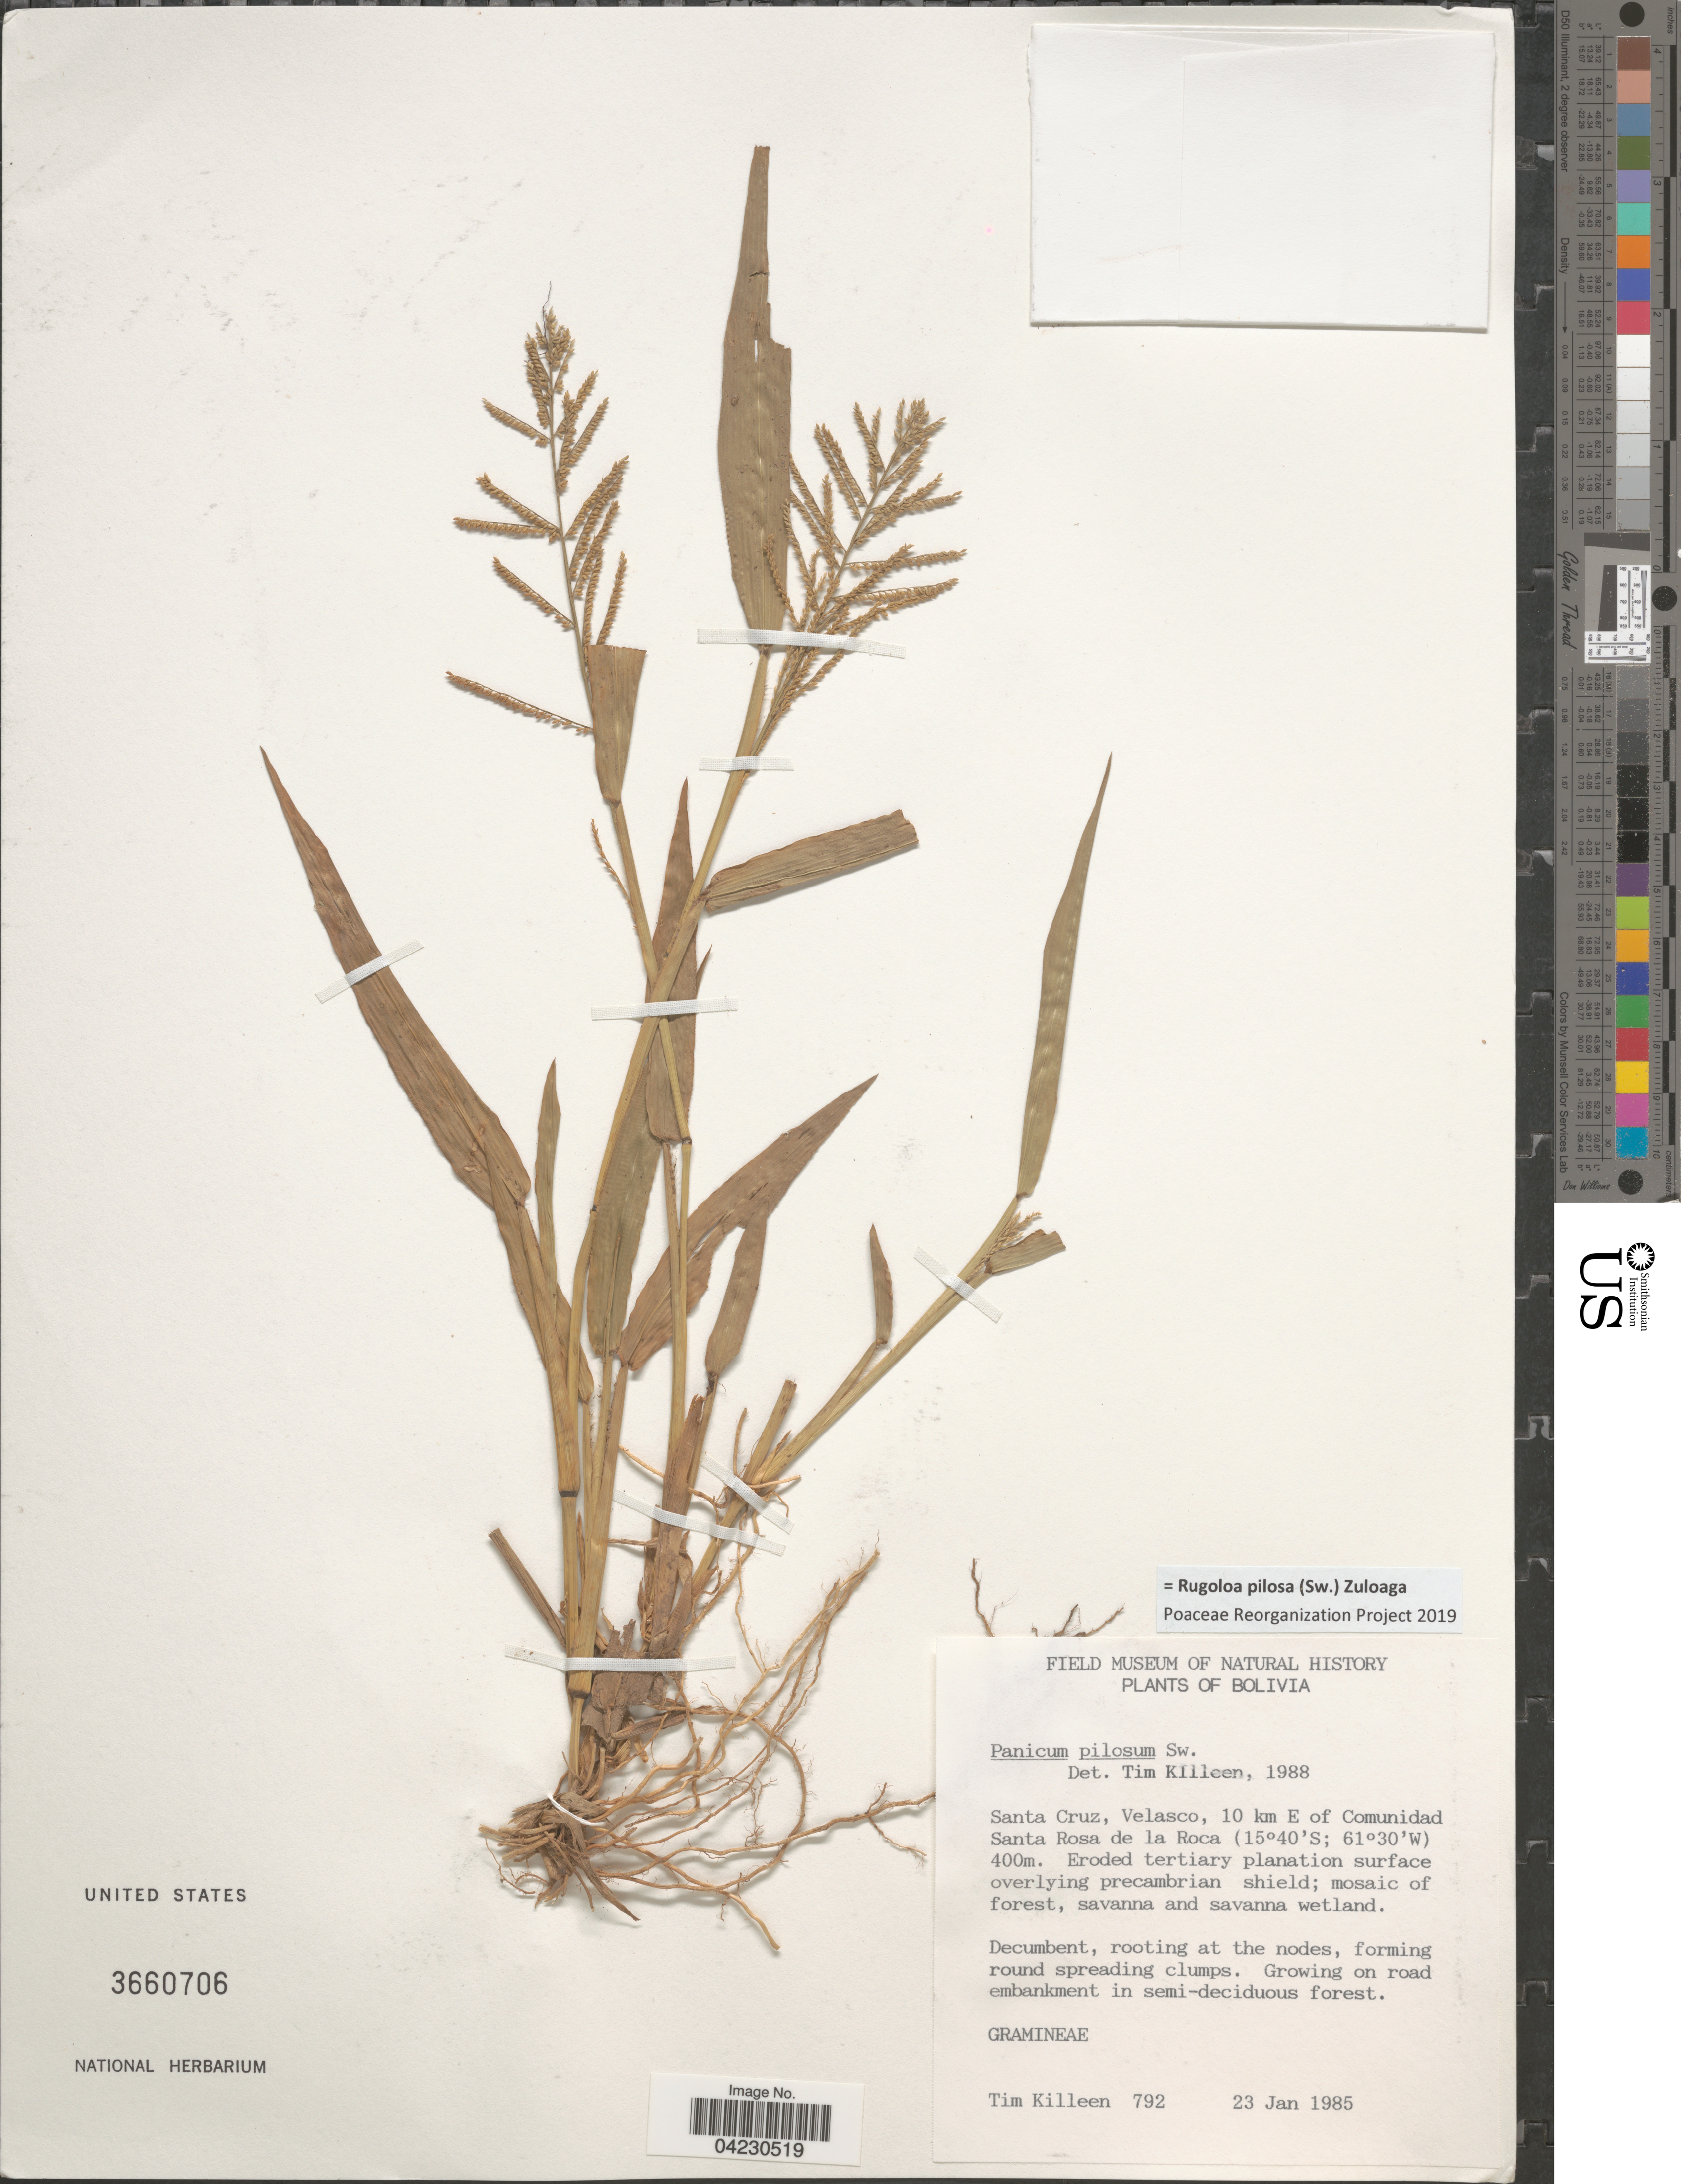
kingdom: Plantae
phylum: Tracheophyta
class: Liliopsida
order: Poales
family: Poaceae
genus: Rugoloa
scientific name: Rugoloa pilosa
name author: (Sw.) Zuloaga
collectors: T. J. Killeen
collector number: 792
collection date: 1985-01-23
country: Bolivia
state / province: Santa Cruz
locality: Velasco, 10 km E of Comunidad Santa Rosa de la Roca.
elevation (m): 400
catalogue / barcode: US 3660706